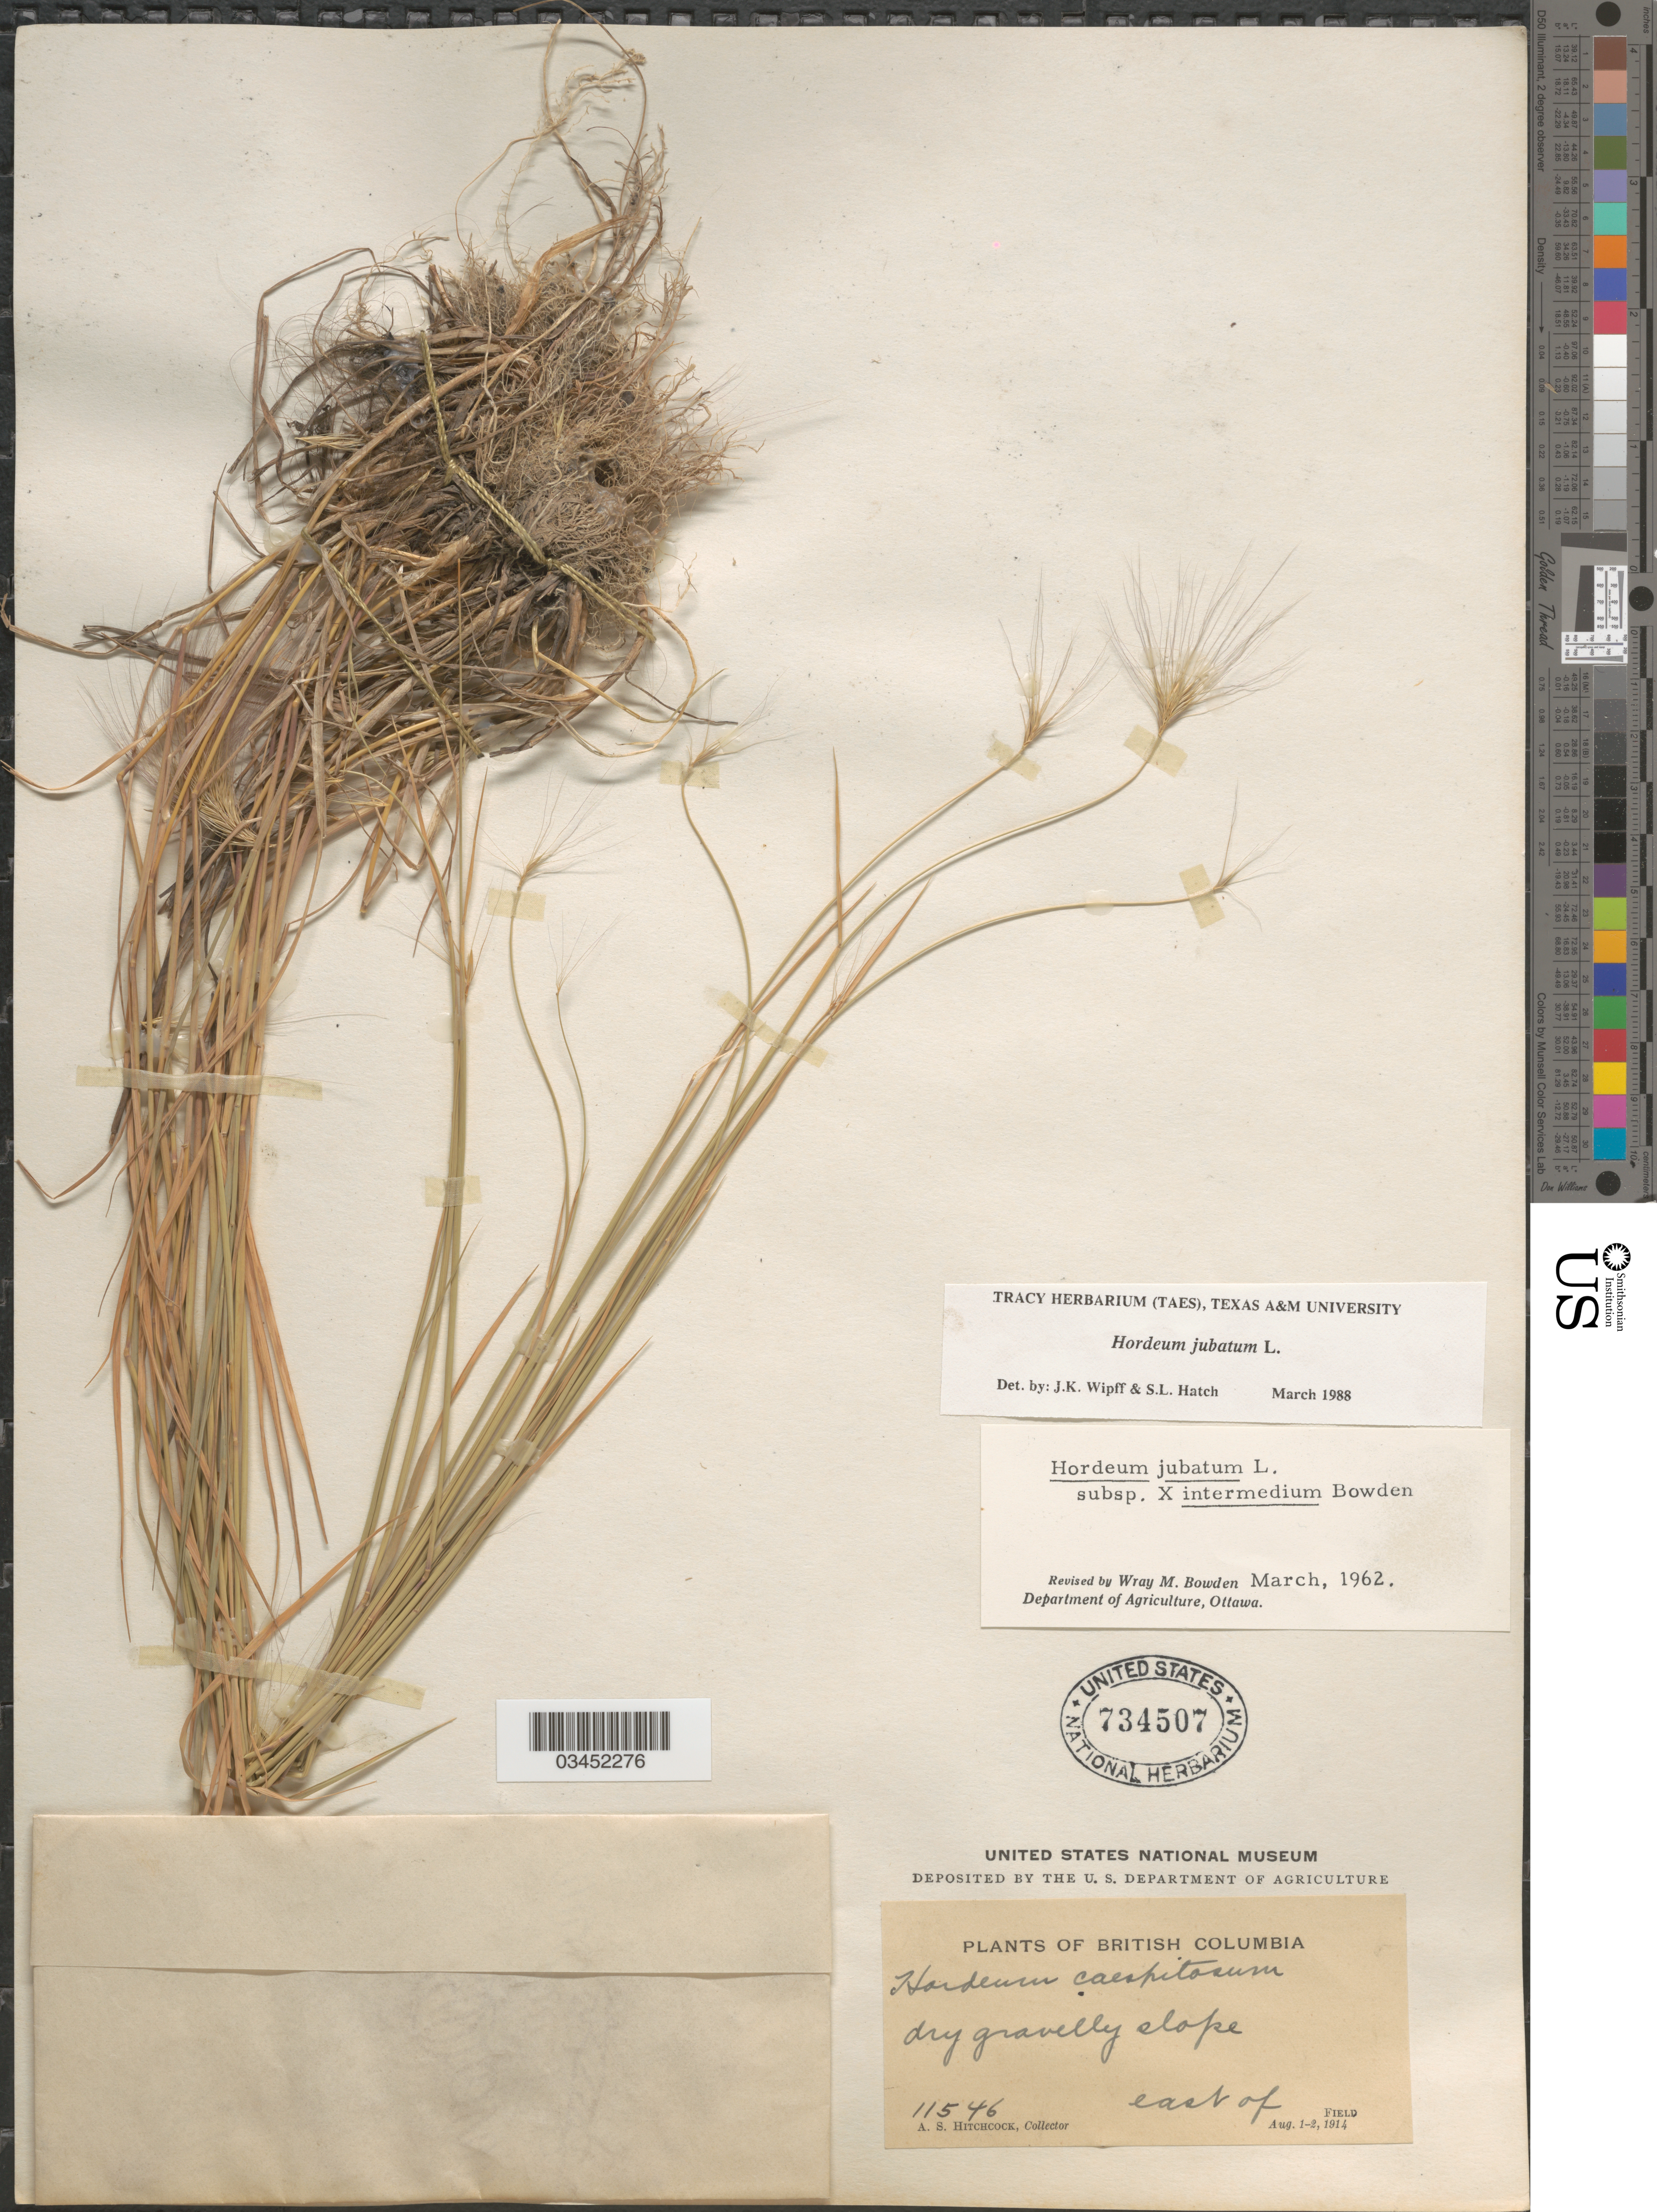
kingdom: Plantae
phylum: Tracheophyta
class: Liliopsida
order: Poales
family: Poaceae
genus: Hordeum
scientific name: Hordeum jubatum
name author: L.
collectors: A. S. Hitchcock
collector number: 11546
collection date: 1914-08-01/1914-08-02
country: Canada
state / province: British Columbia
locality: Dry gravelly slope east of Field.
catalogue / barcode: US 734507